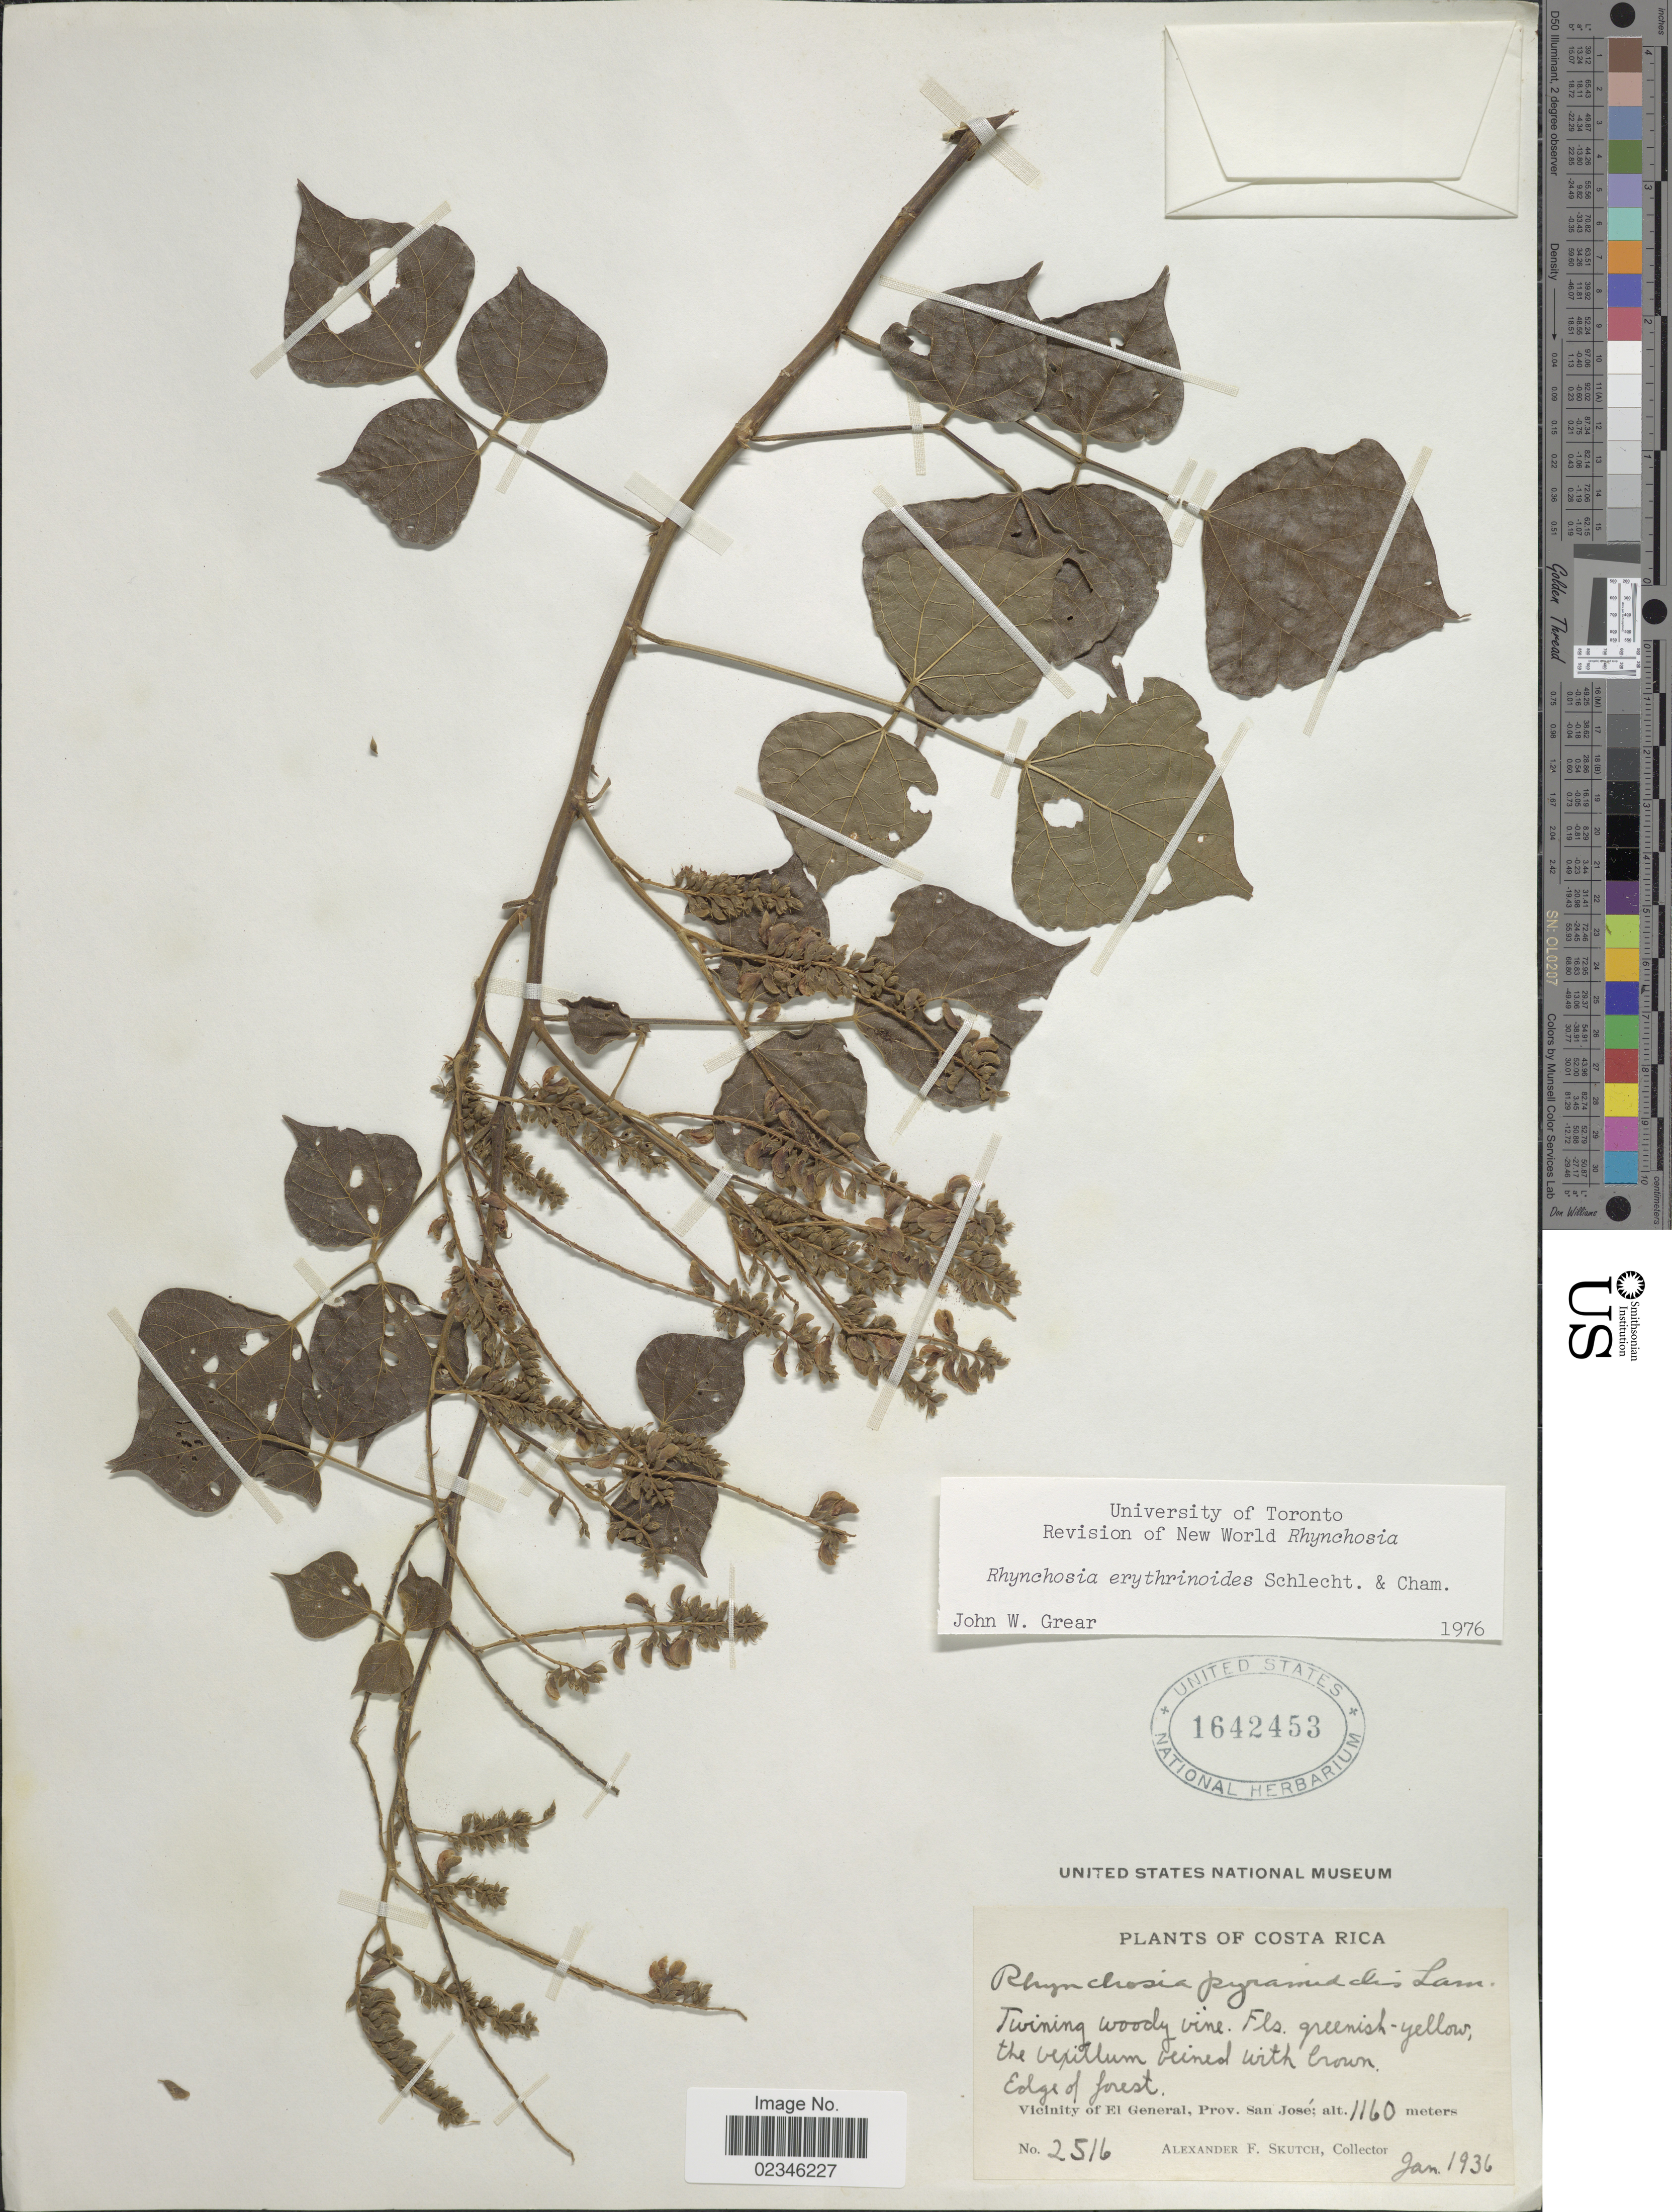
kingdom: Plantae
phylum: Tracheophyta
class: Magnoliopsida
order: Fabales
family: Fabaceae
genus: Rhynchosia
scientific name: Rhynchosia erythrinoides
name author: Schltdl. & Cham.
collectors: A. F. Skutch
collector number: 2516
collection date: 1936-01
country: Costa Rica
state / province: San José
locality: Edge of forest. Vicinity of El General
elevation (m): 1160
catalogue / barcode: US 1642453